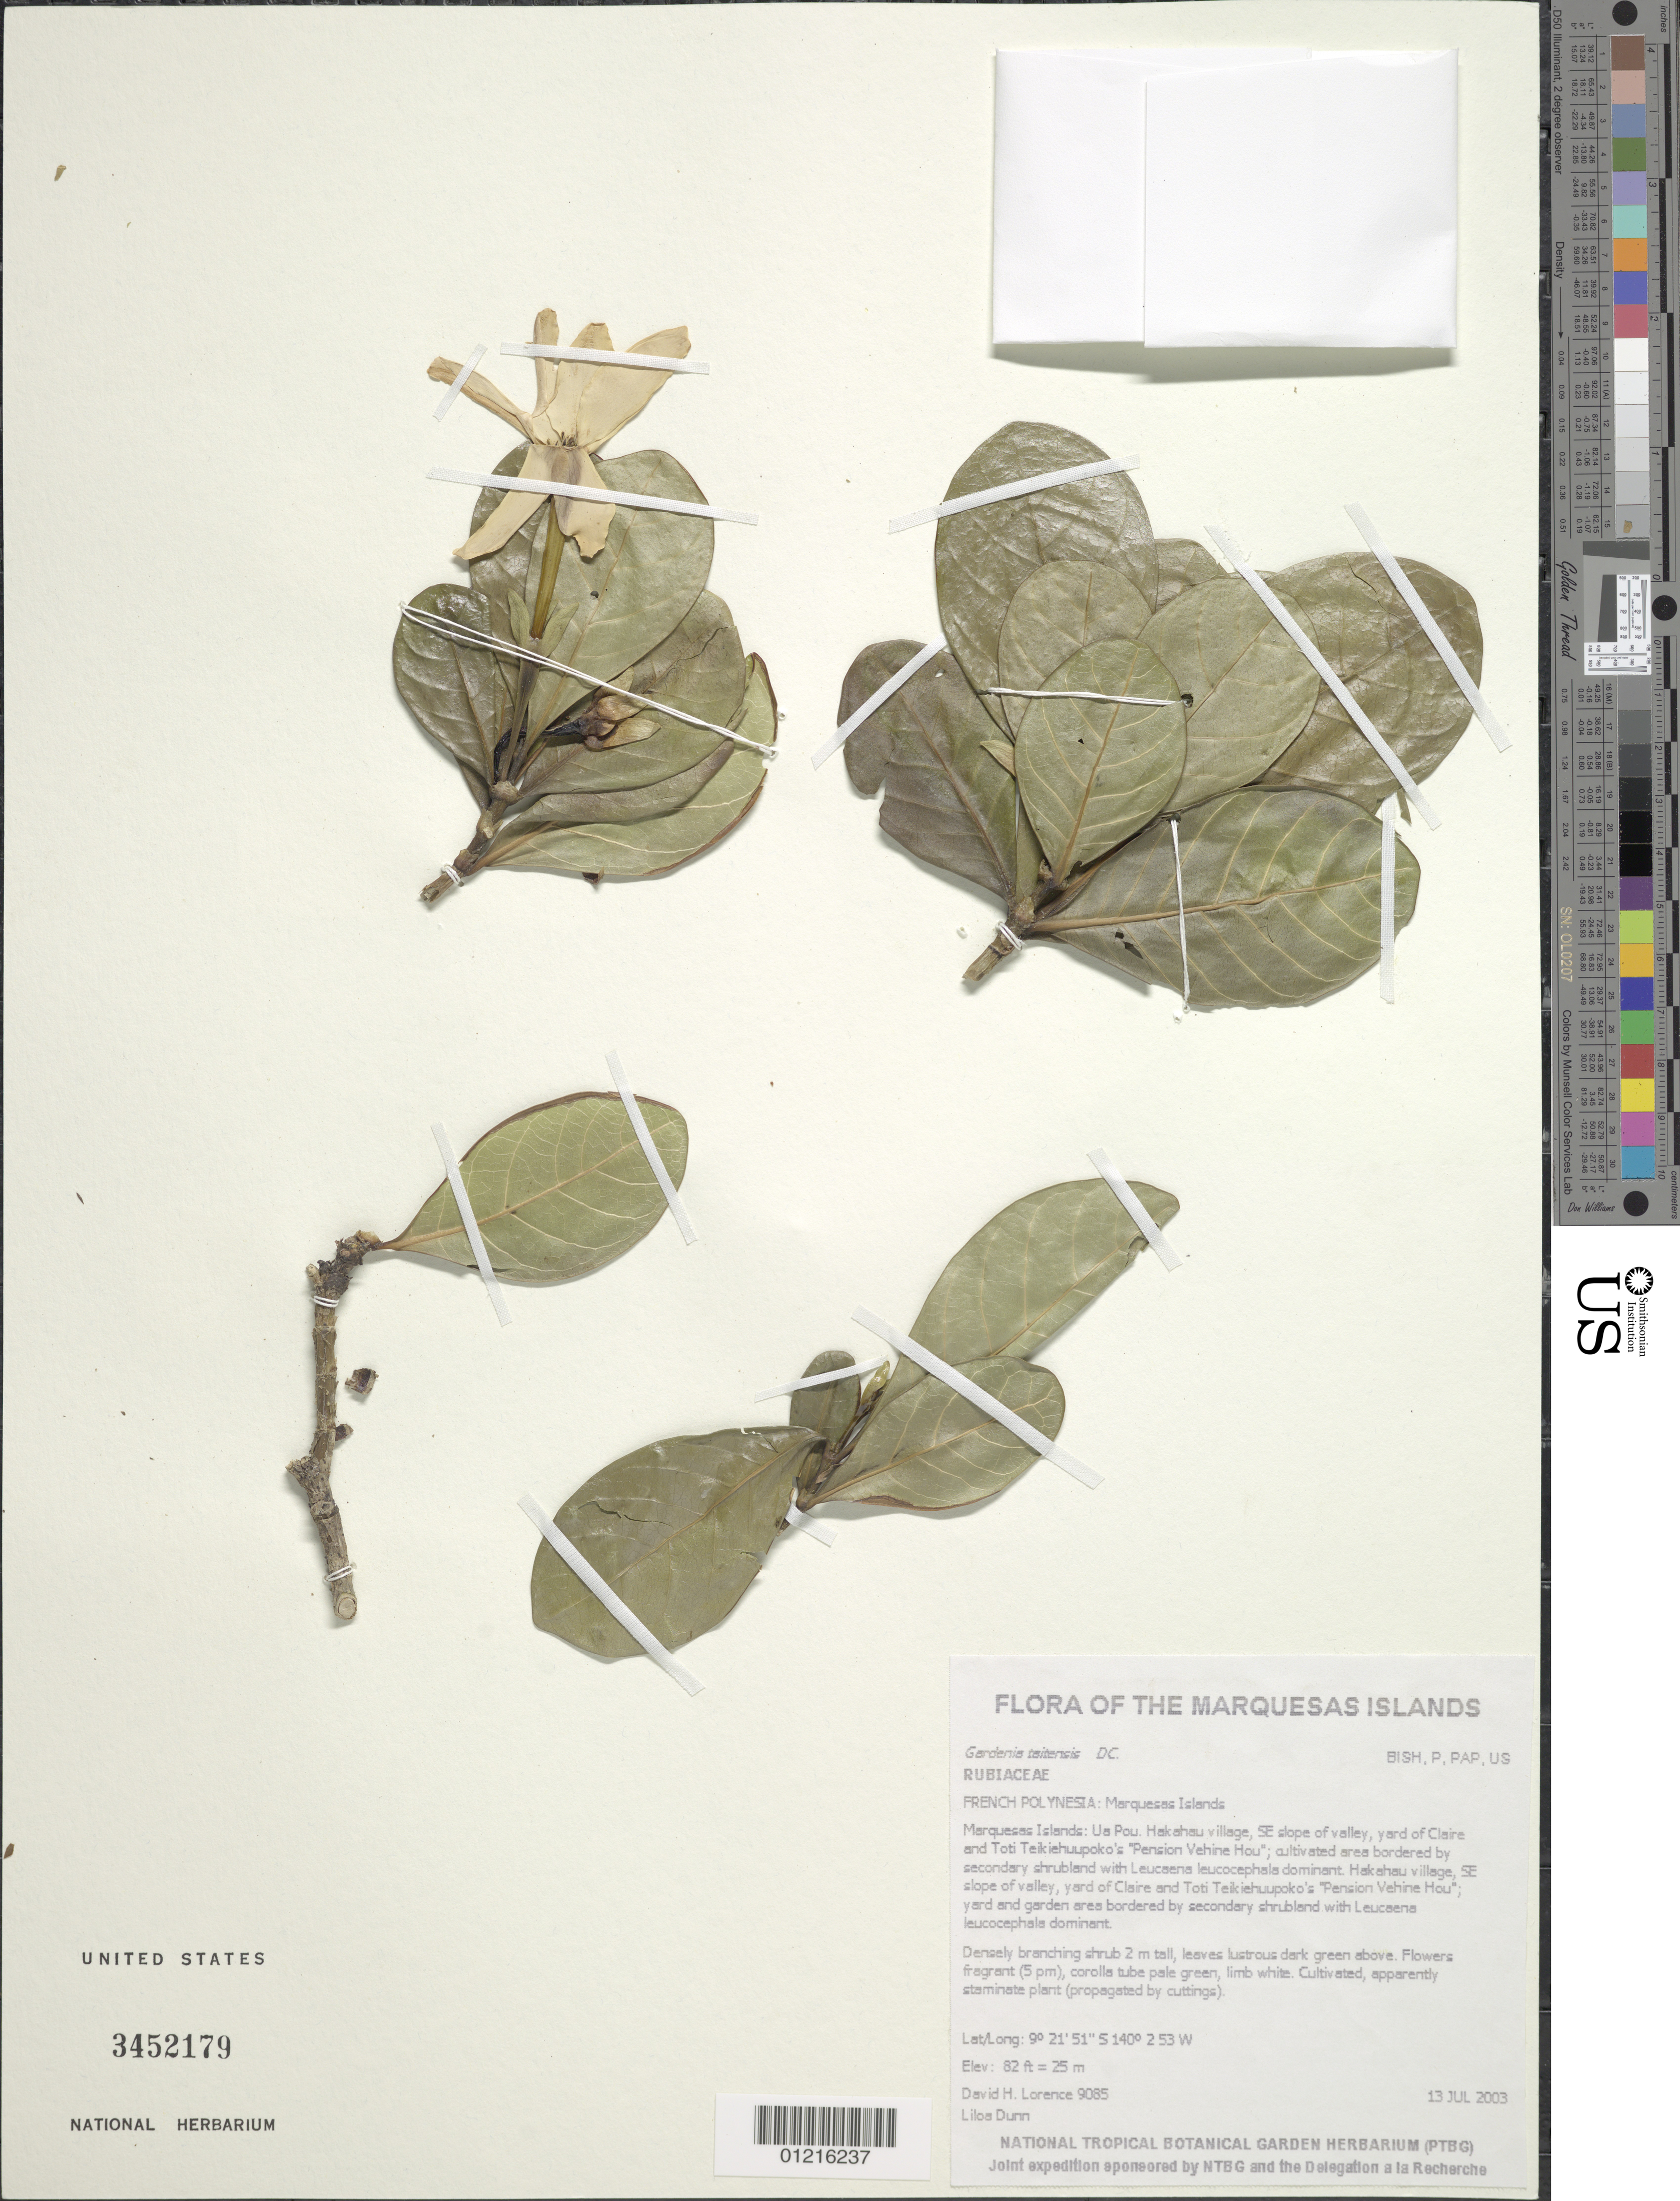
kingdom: Plantae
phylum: Tracheophyta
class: Magnoliopsida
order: Gentianales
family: Rubiaceae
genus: Gardenia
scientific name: Gardenia taitensis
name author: DC.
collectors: D. Lorence & L. Dunn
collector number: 9085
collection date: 2003-07-13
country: French Polynesia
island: Ua Pou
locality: Hakahau village, SE slope of valley, yard of Claire and Toti Teikiehuupoko's "Pension Vehine Hou"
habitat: Cultivated area bordered by secondary shrubland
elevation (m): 25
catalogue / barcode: US 3452179